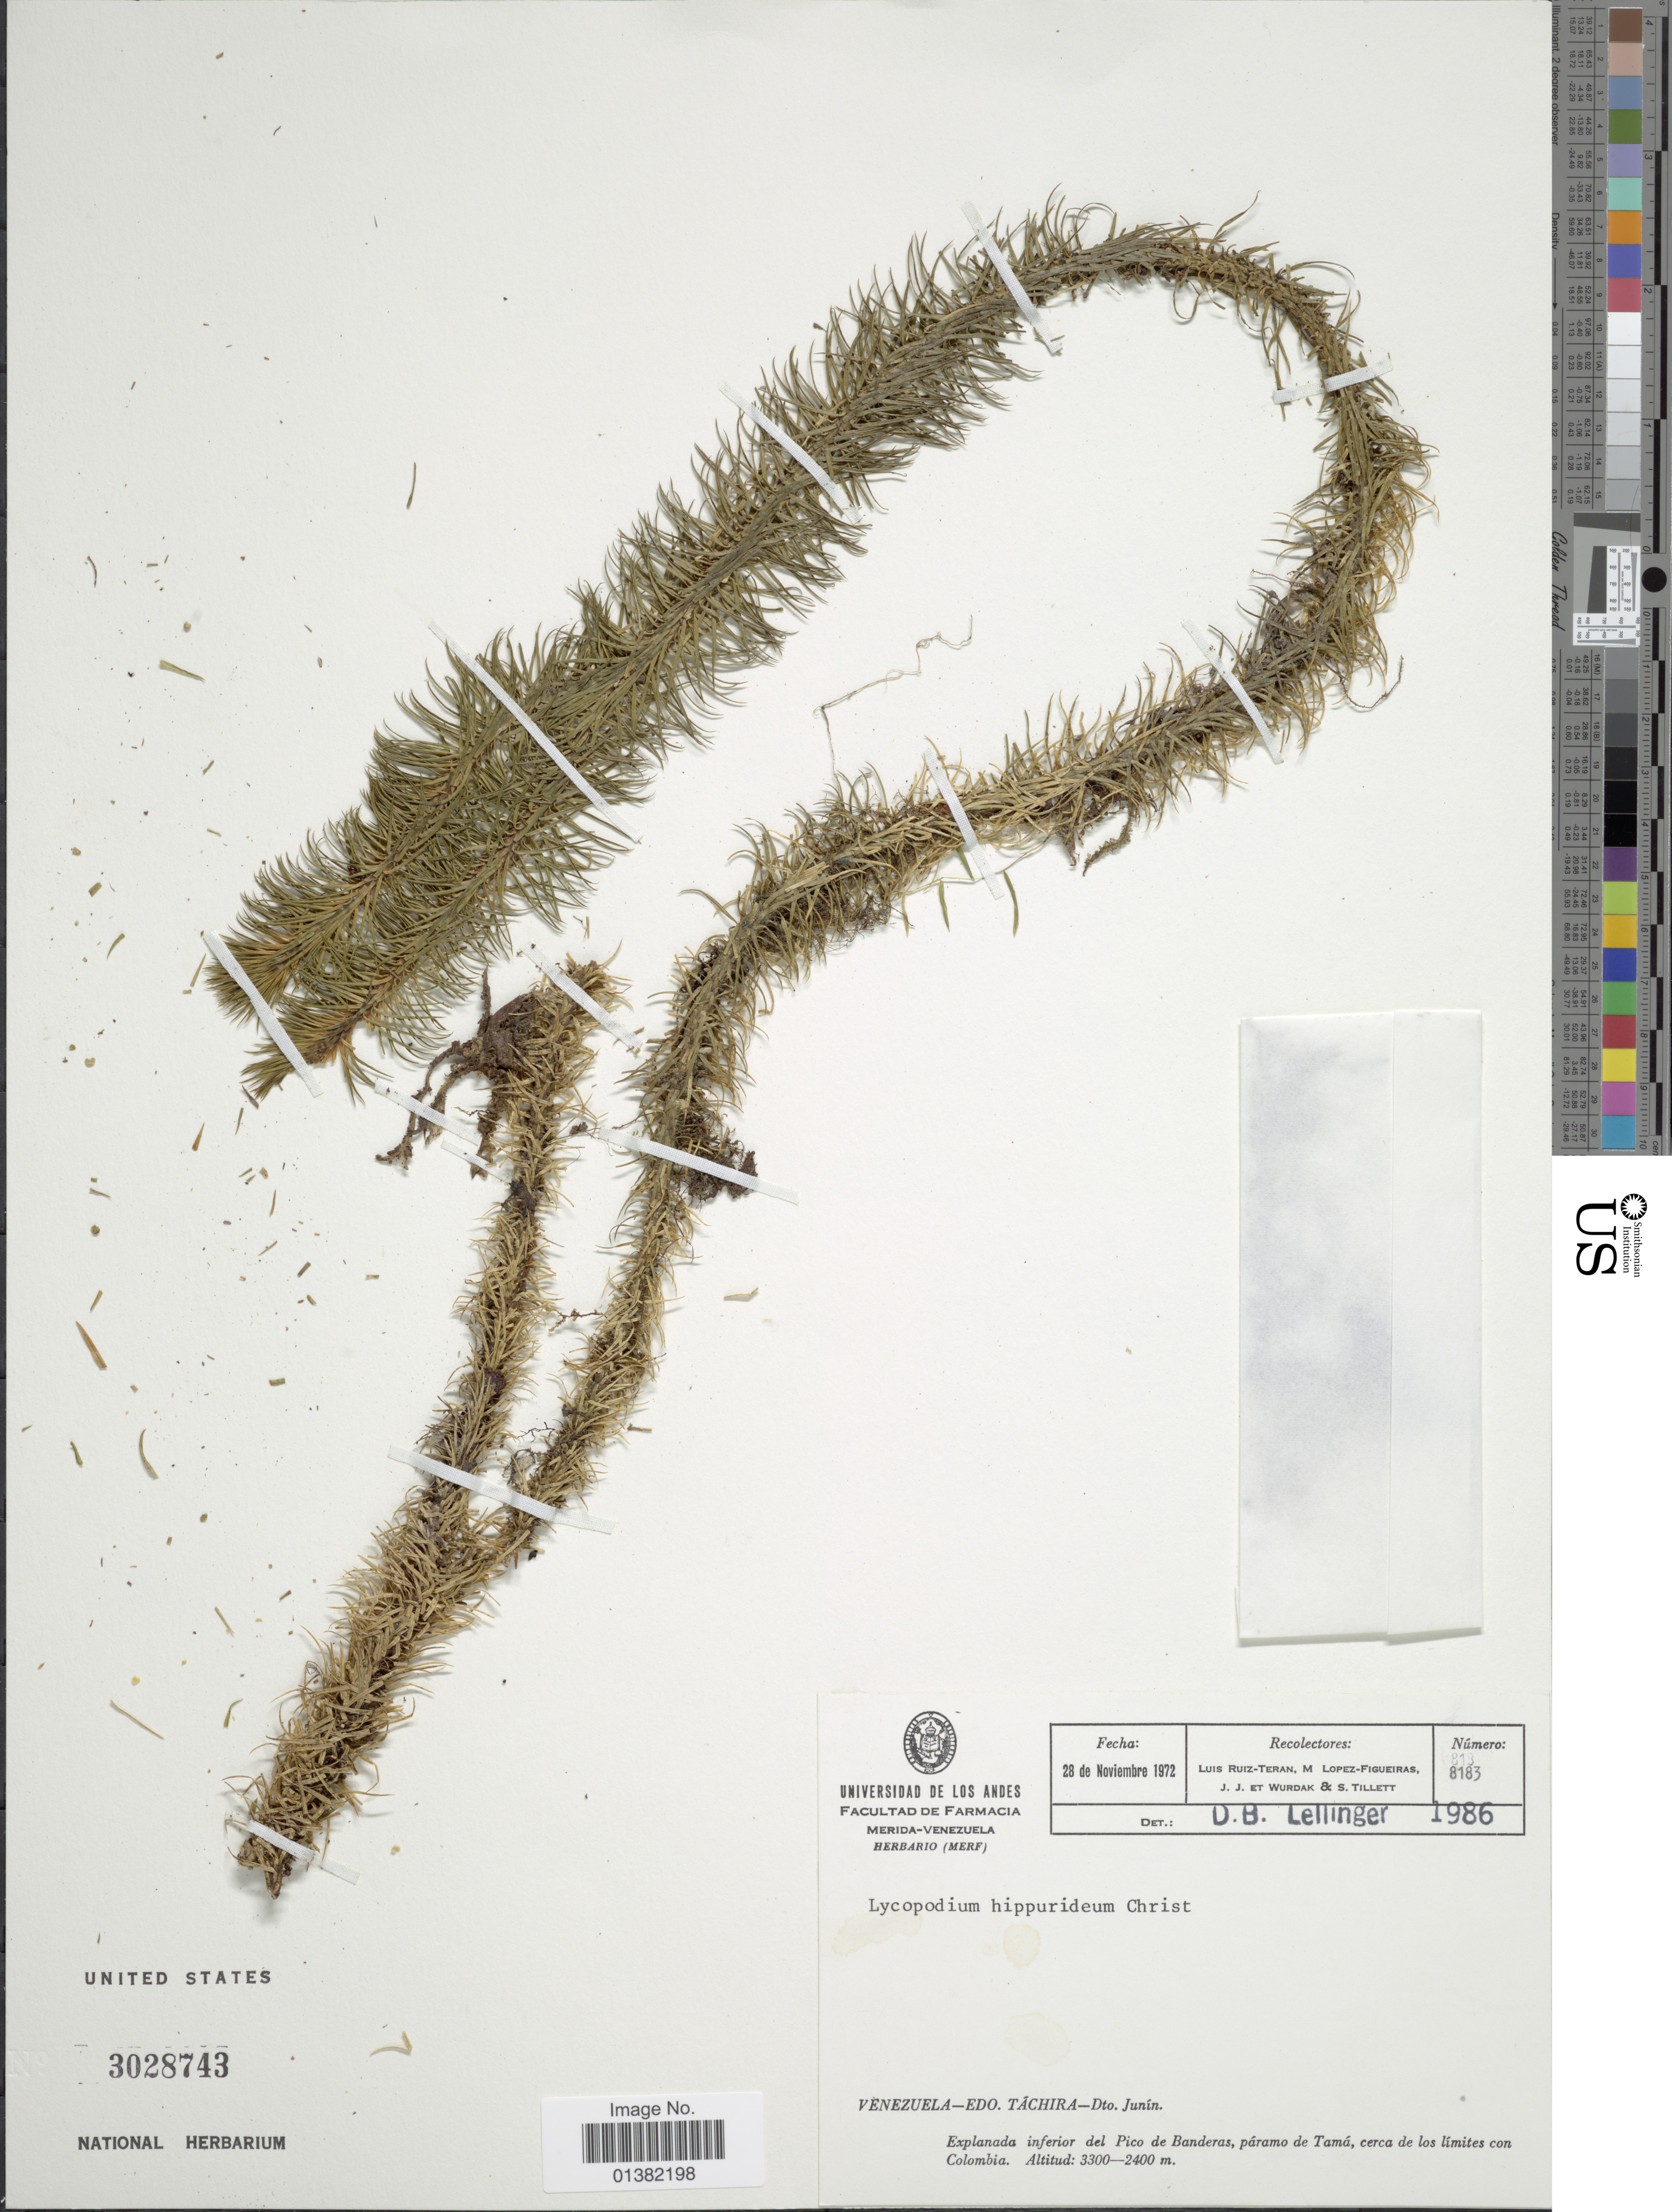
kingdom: Plantae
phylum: Tracheophyta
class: Lycopodiopsida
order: Lycopodiales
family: Lycopodiaceae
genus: Phlegmariurus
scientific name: Phlegmariurus hippurideus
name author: (Christ) B. Øllg.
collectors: L. E. Ruíz-Terán, M. López Figueiras, J. J. Wurdack & S. S. Tillett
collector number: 8183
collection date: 1972-11-28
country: Venezuela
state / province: Tachira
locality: Dto. Junín, Explanada inferior del Pico de Banderas, páramo de Tamá, cerca de los límites con Colombia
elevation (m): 2400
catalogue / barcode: US 3028743